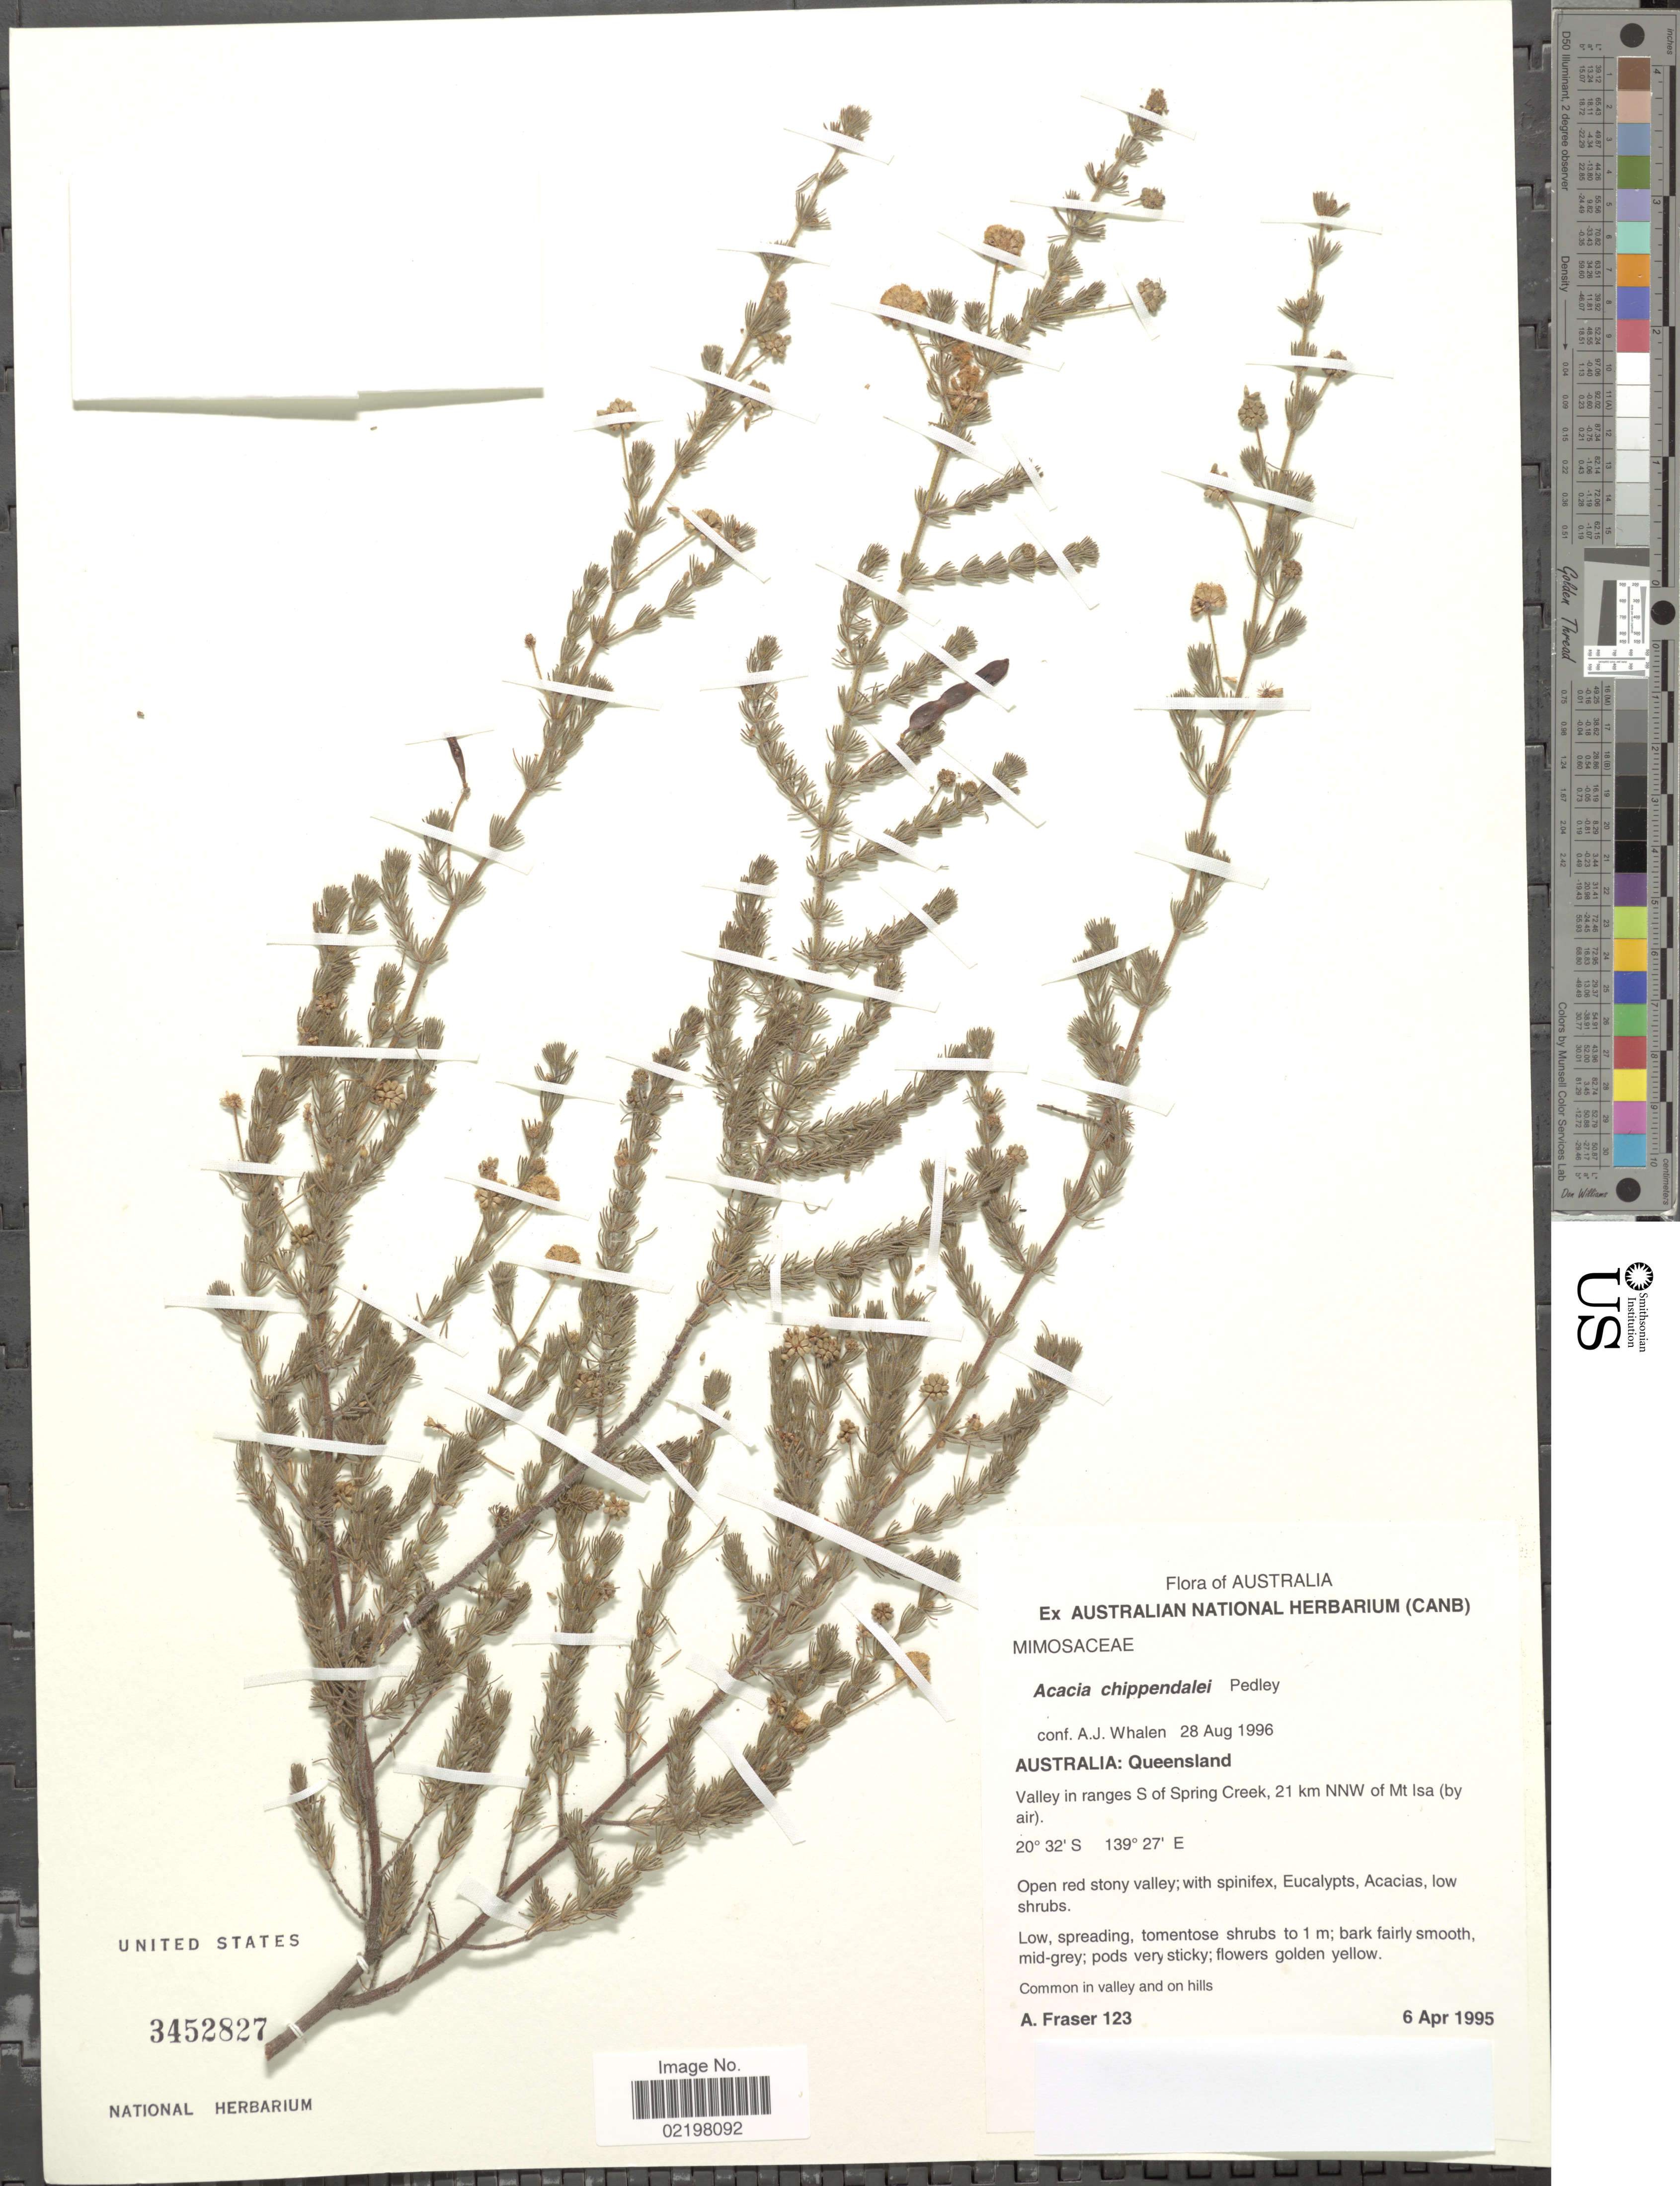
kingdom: Plantae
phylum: Tracheophyta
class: Magnoliopsida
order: Fabales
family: Fabaceae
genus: Acacia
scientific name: Acacia chippendalei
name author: Pedley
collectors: A. Fraser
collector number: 123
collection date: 1995-04-06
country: Australia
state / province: Queensland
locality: Australia: Queensland, Valley in ranges S of Spring Creek, 21 km NNW of Mt Isa (by air)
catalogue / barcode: US 3452827